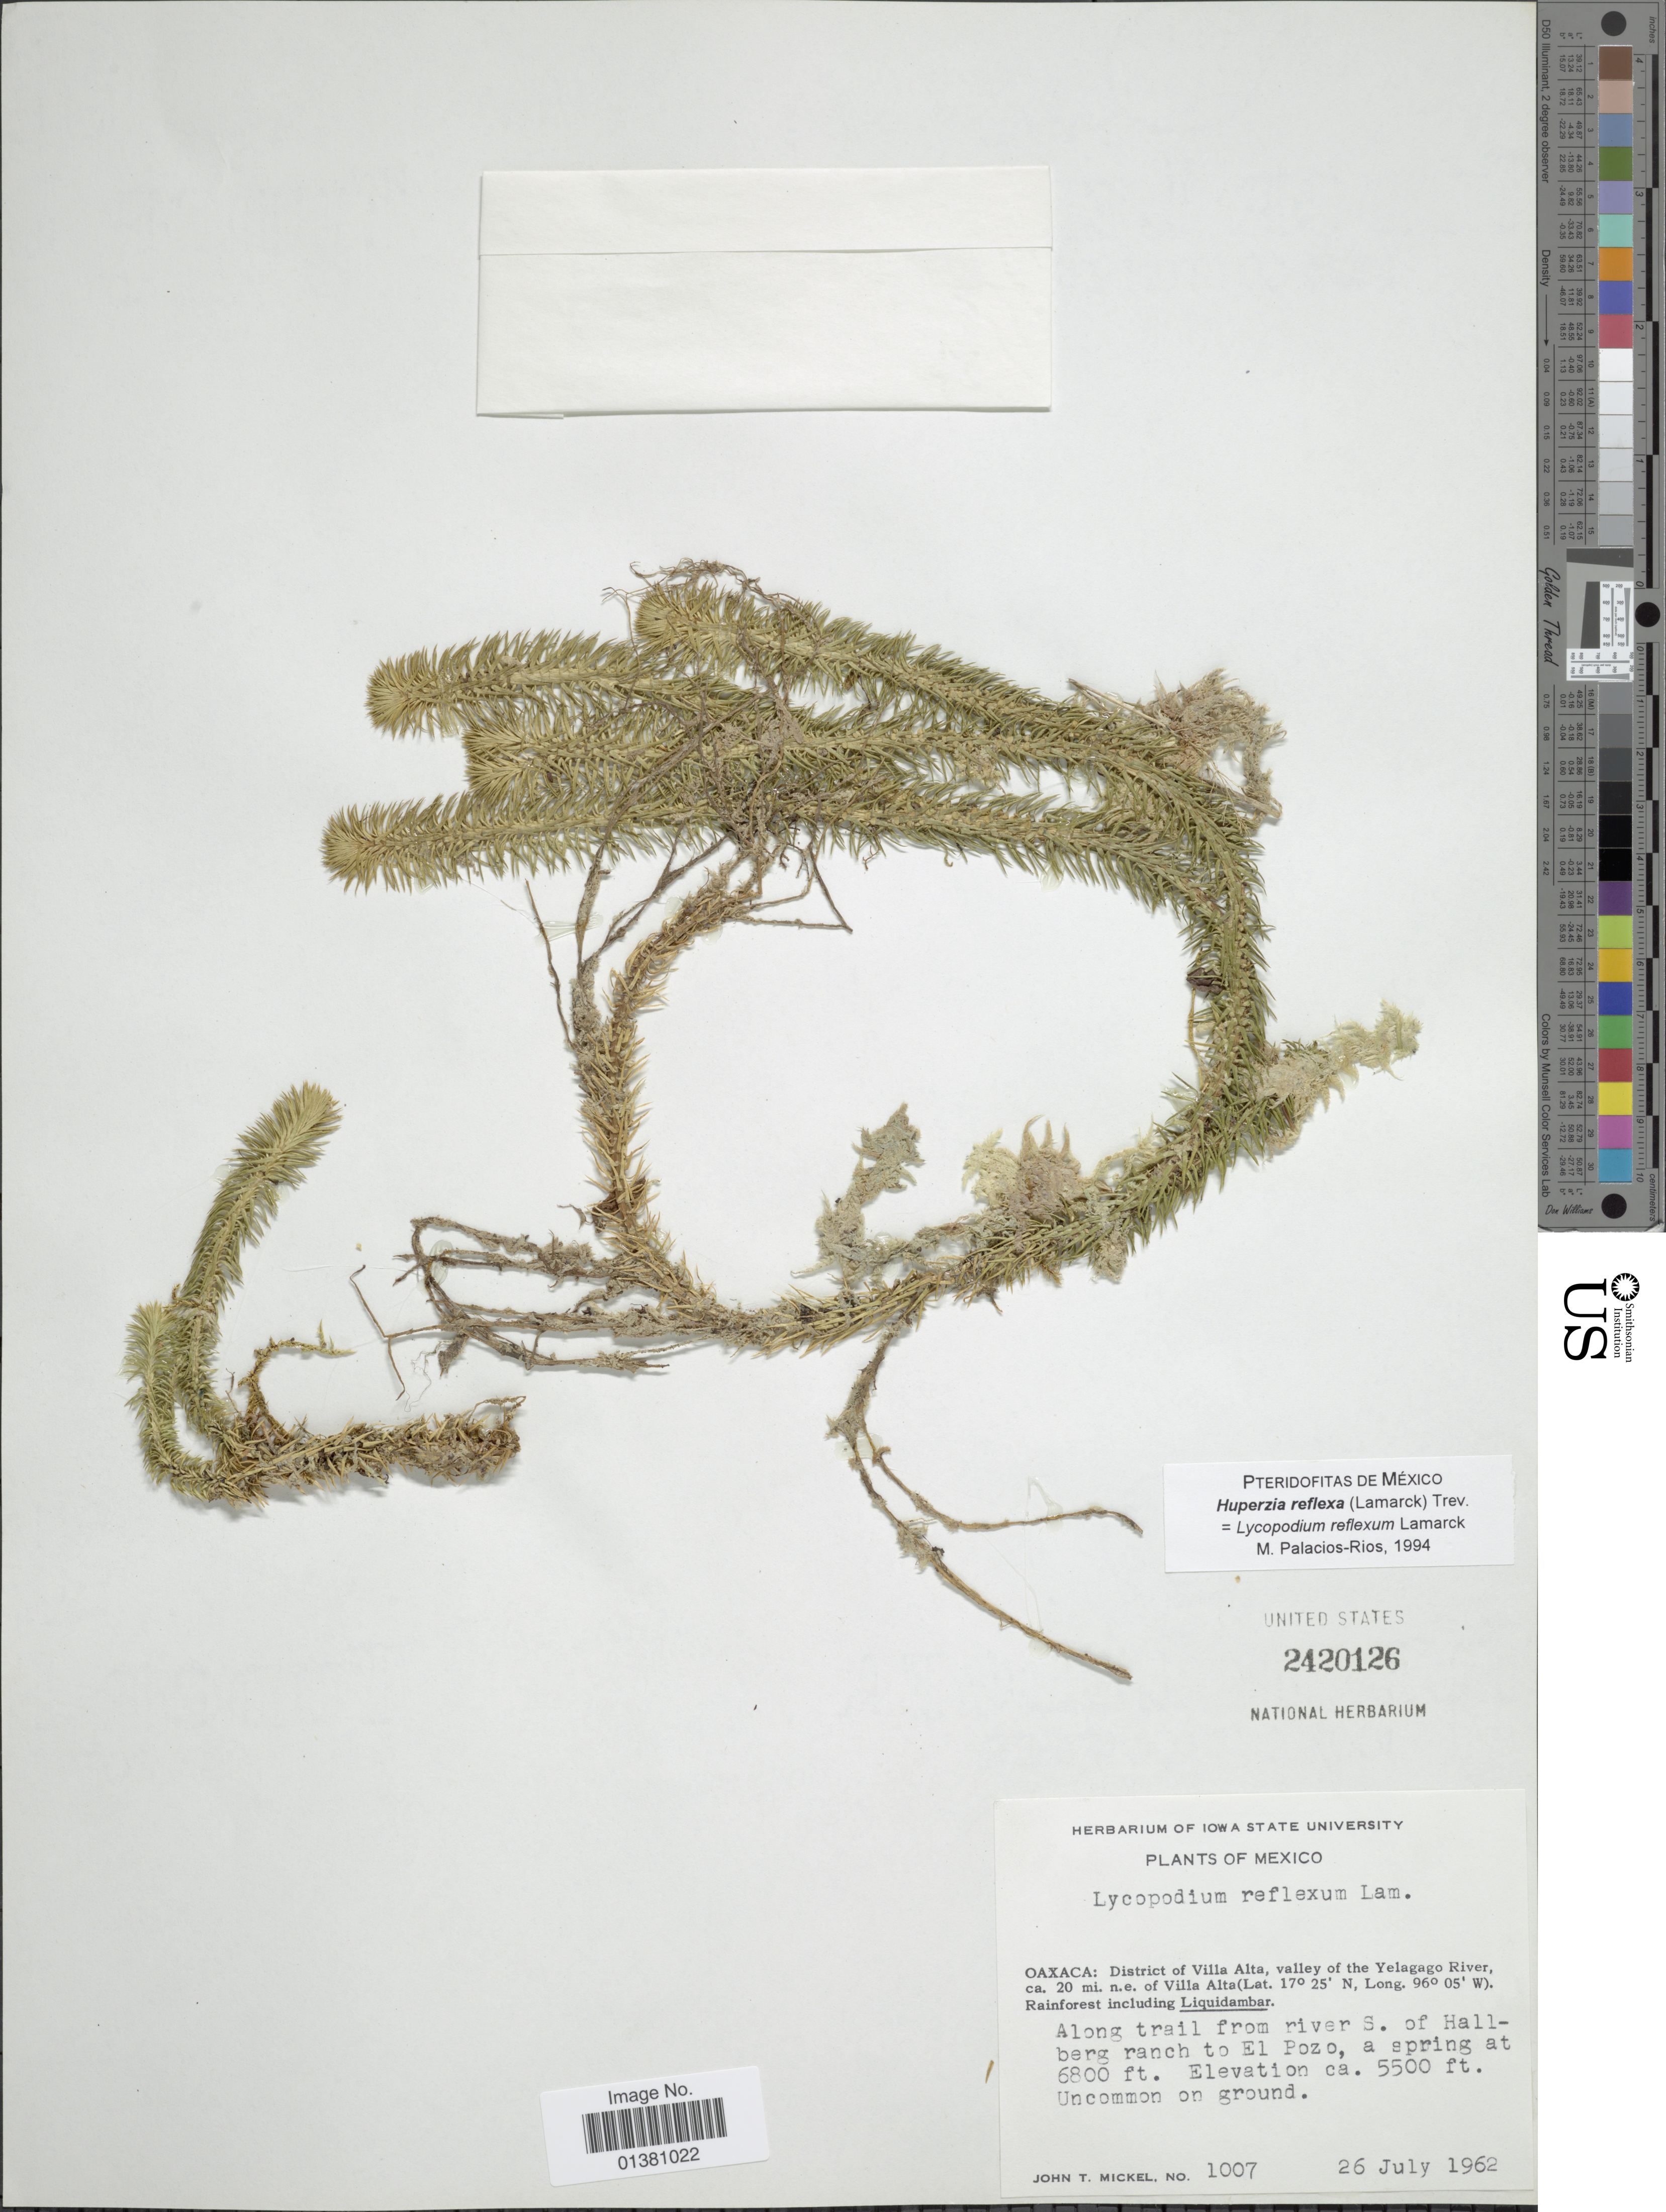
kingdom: Plantae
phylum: Tracheophyta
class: Lycopodiopsida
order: Lycopodiales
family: Lycopodiaceae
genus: Phlegmariurus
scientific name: Phlegmariurus reflexus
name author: (Lam.) B. Øllg.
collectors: J. T. Mickel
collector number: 1007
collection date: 1962-07-26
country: Mexico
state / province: Oaxaca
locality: District of Villa Alta, valley of the Yelagago River, ca 20 mi. n.e. of Villa Alta, Rainforest including Liquidambar, Along trail from river S. of Hallberg ranch to El Pozo, a spring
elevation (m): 1676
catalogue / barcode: US 2420126